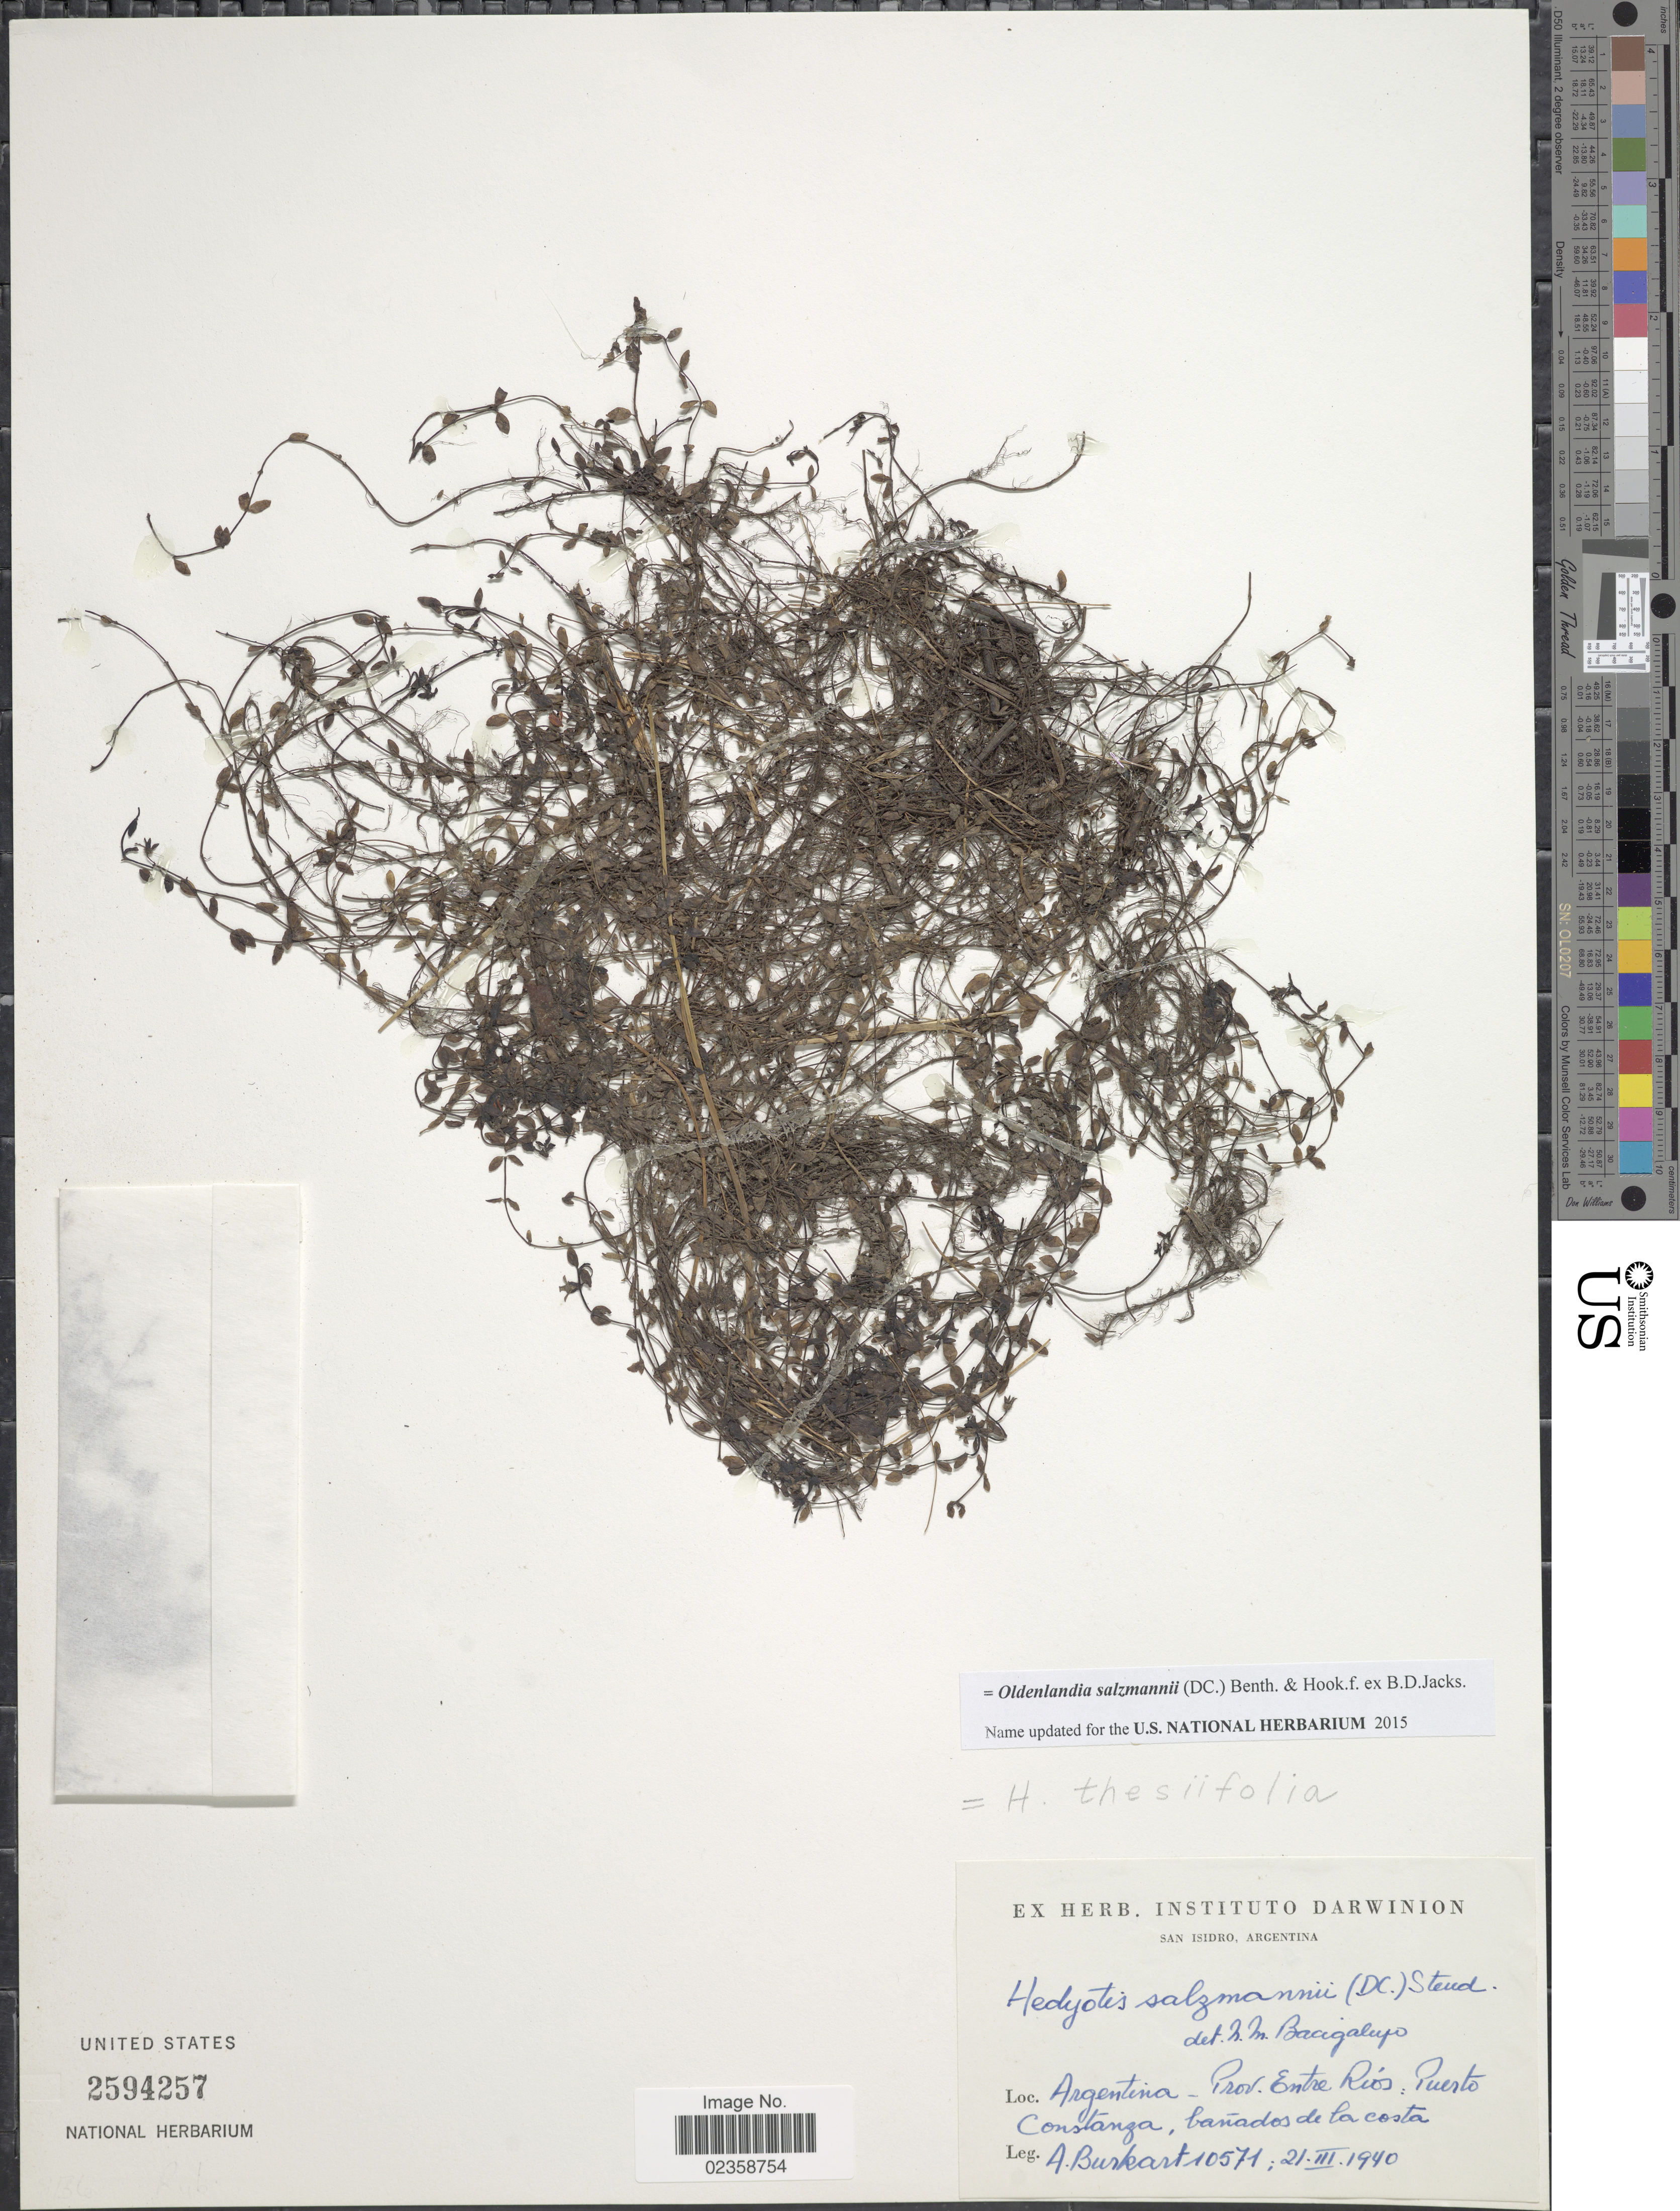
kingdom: Plantae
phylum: Tracheophyta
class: Magnoliopsida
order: Gentianales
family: Rubiaceae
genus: Oldenlandia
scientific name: Oldenlandia salzmannii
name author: (DC.) Benth. & Hook. f. ex B.D. Jacks.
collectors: A. E. Burkart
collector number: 10571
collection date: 1940-03-21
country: Argentina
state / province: Entre Rios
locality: Pierto Constanza, banados de la costa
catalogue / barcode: US 2594257